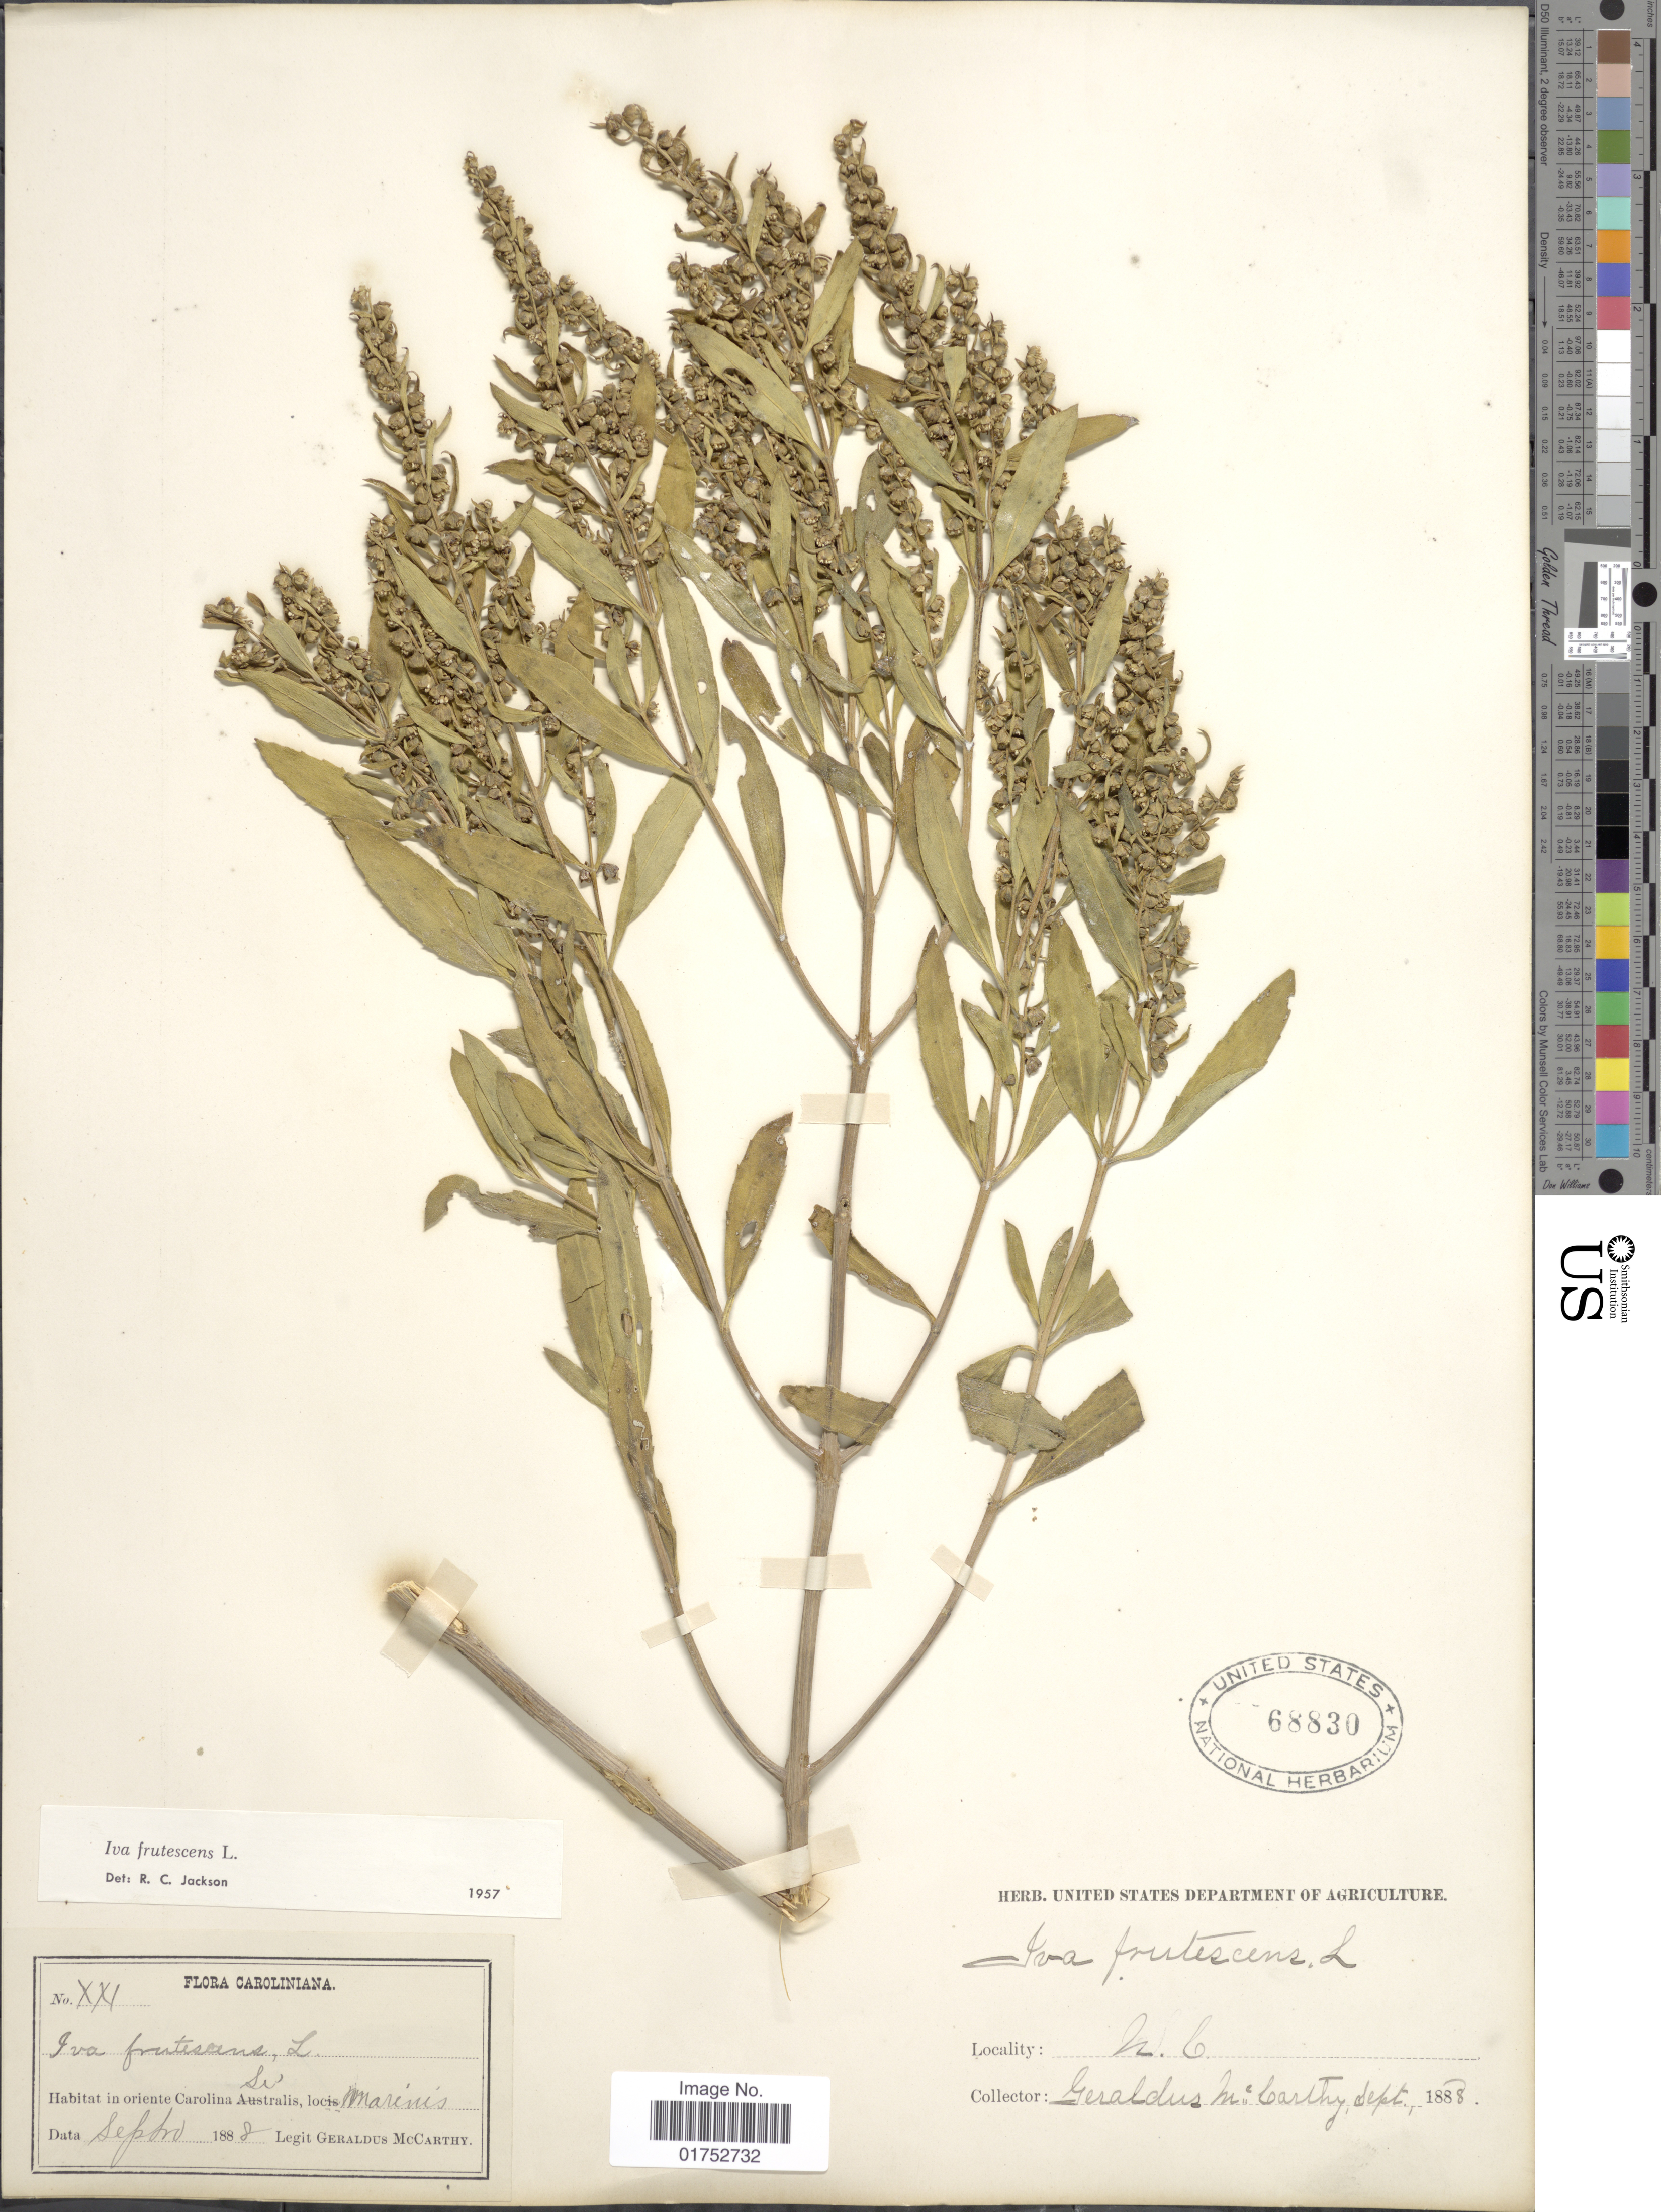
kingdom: Plantae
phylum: Tracheophyta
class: Magnoliopsida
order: Asterales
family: Asteraceae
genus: Iva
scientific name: Iva frutescens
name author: L.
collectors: M. McCarthy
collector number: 21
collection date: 1888-09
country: United States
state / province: North Carolina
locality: Caroliniana, oriente Carolina Australis, Marinis, N. C.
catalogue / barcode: US 68830